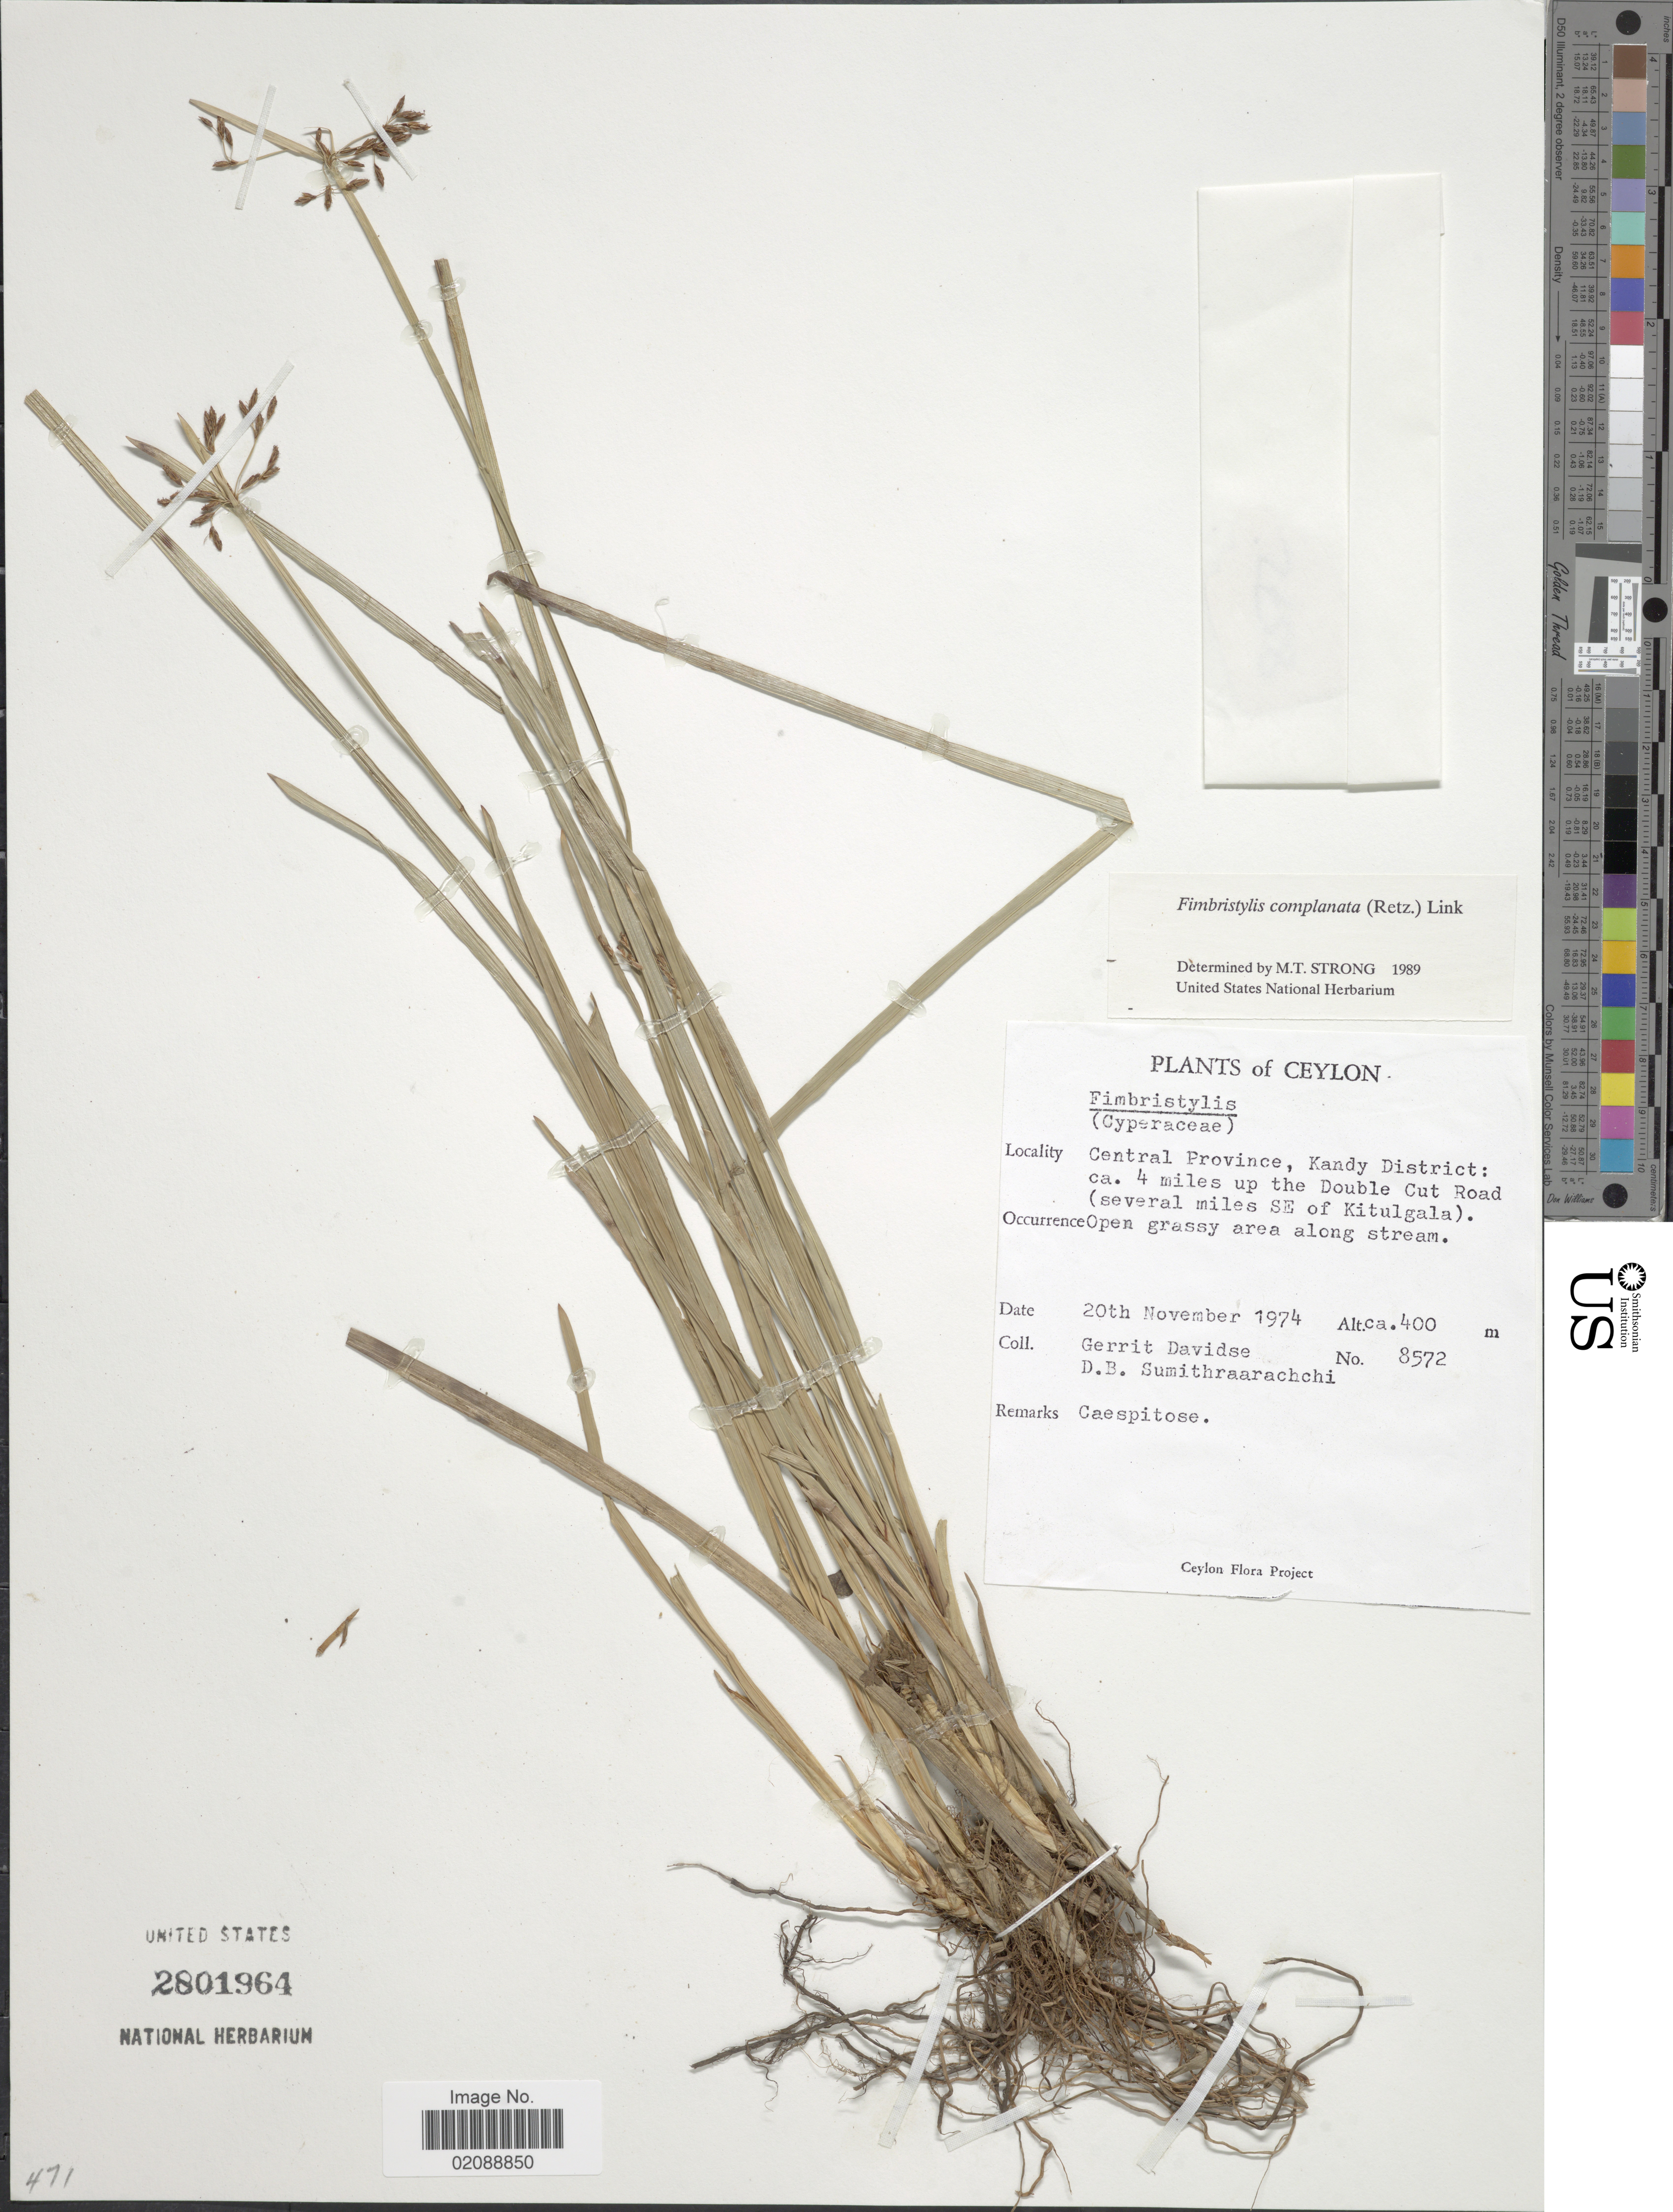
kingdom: Plantae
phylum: Tracheophyta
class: Liliopsida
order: Poales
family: Cyperaceae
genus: Fimbristylis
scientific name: Fimbristylis complanata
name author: (Retz.) Link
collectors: G. Davidse & D. B. Sumithraarachchi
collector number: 8572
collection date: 1974-11-20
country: Sri Lanka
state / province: Central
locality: Kandy District: ca. 4 miles up the Double Cut Road (several miles SE of Kitulgala), open grassy area along stream.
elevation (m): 400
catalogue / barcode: US 2801964